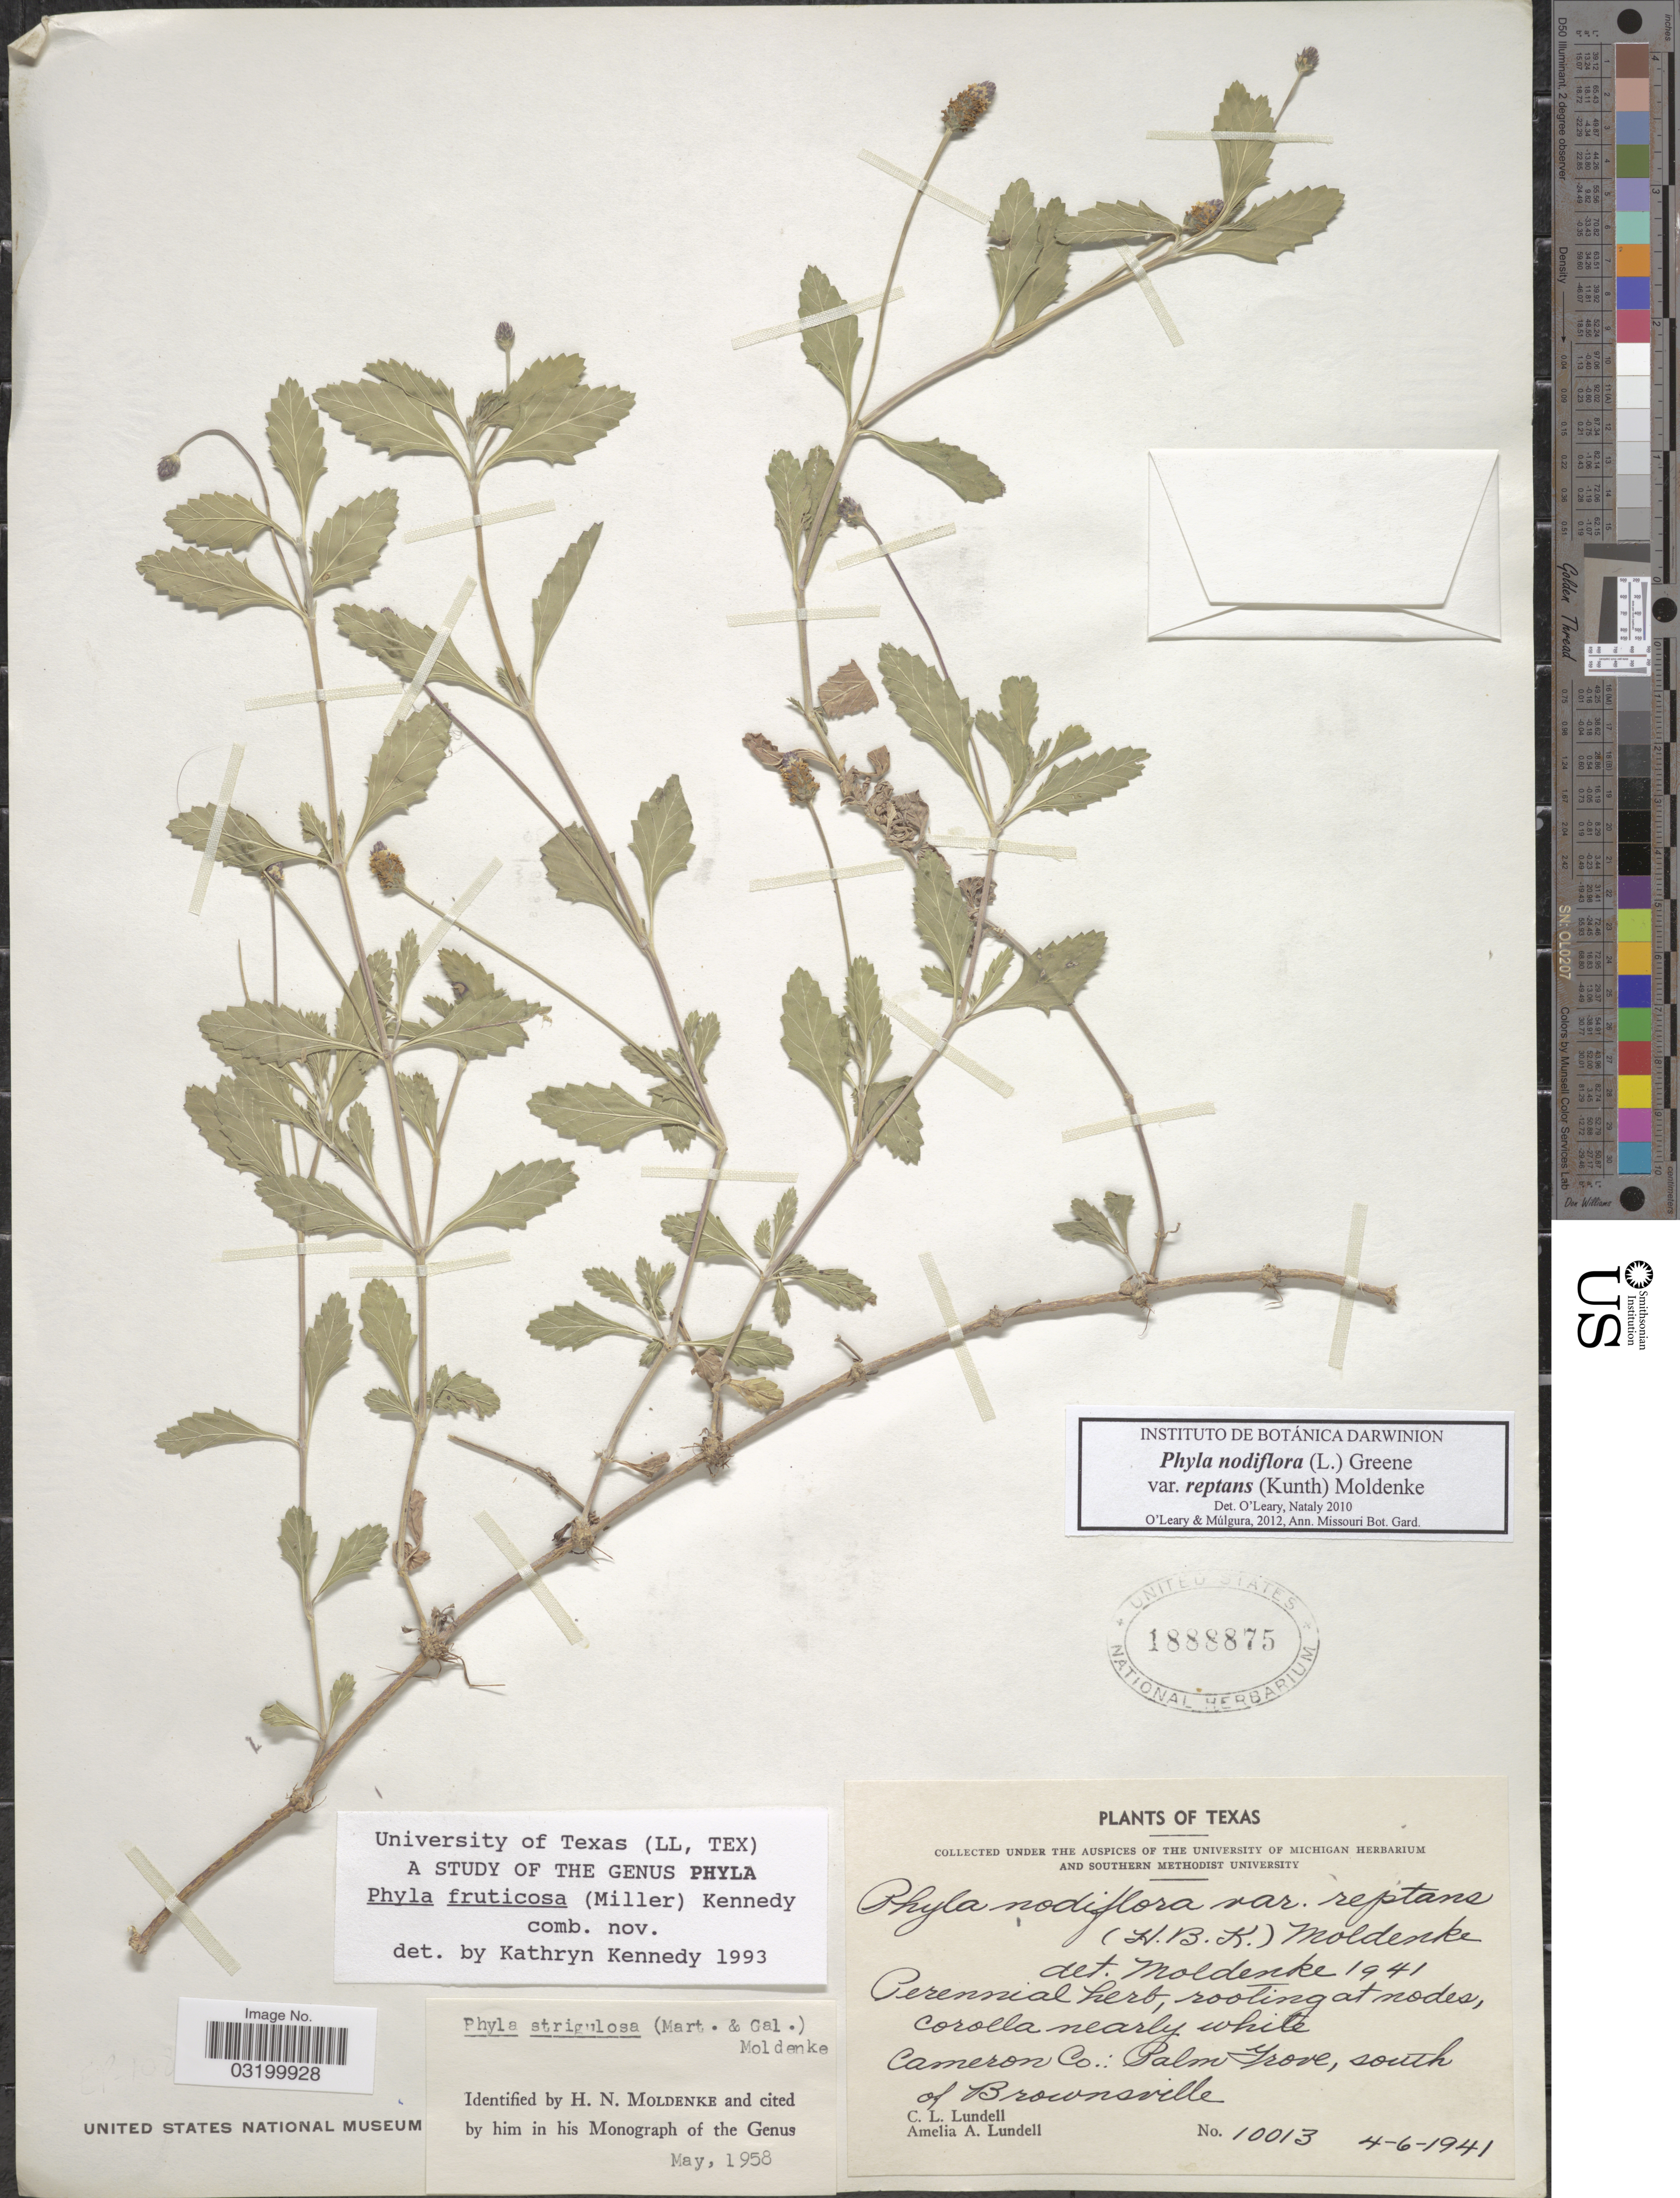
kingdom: Plantae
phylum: Tracheophyta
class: Magnoliopsida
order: Lamiales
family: Verbenaceae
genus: Phyla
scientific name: Phyla nodiflora var. reptans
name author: (Kunth) Moldenke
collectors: C. L. Lundell & A. A. Lundell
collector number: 10013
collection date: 1941-04-06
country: United States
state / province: Texas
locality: Cameron Co.: Palm Grove, south of Brownsville.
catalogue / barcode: US 1888875